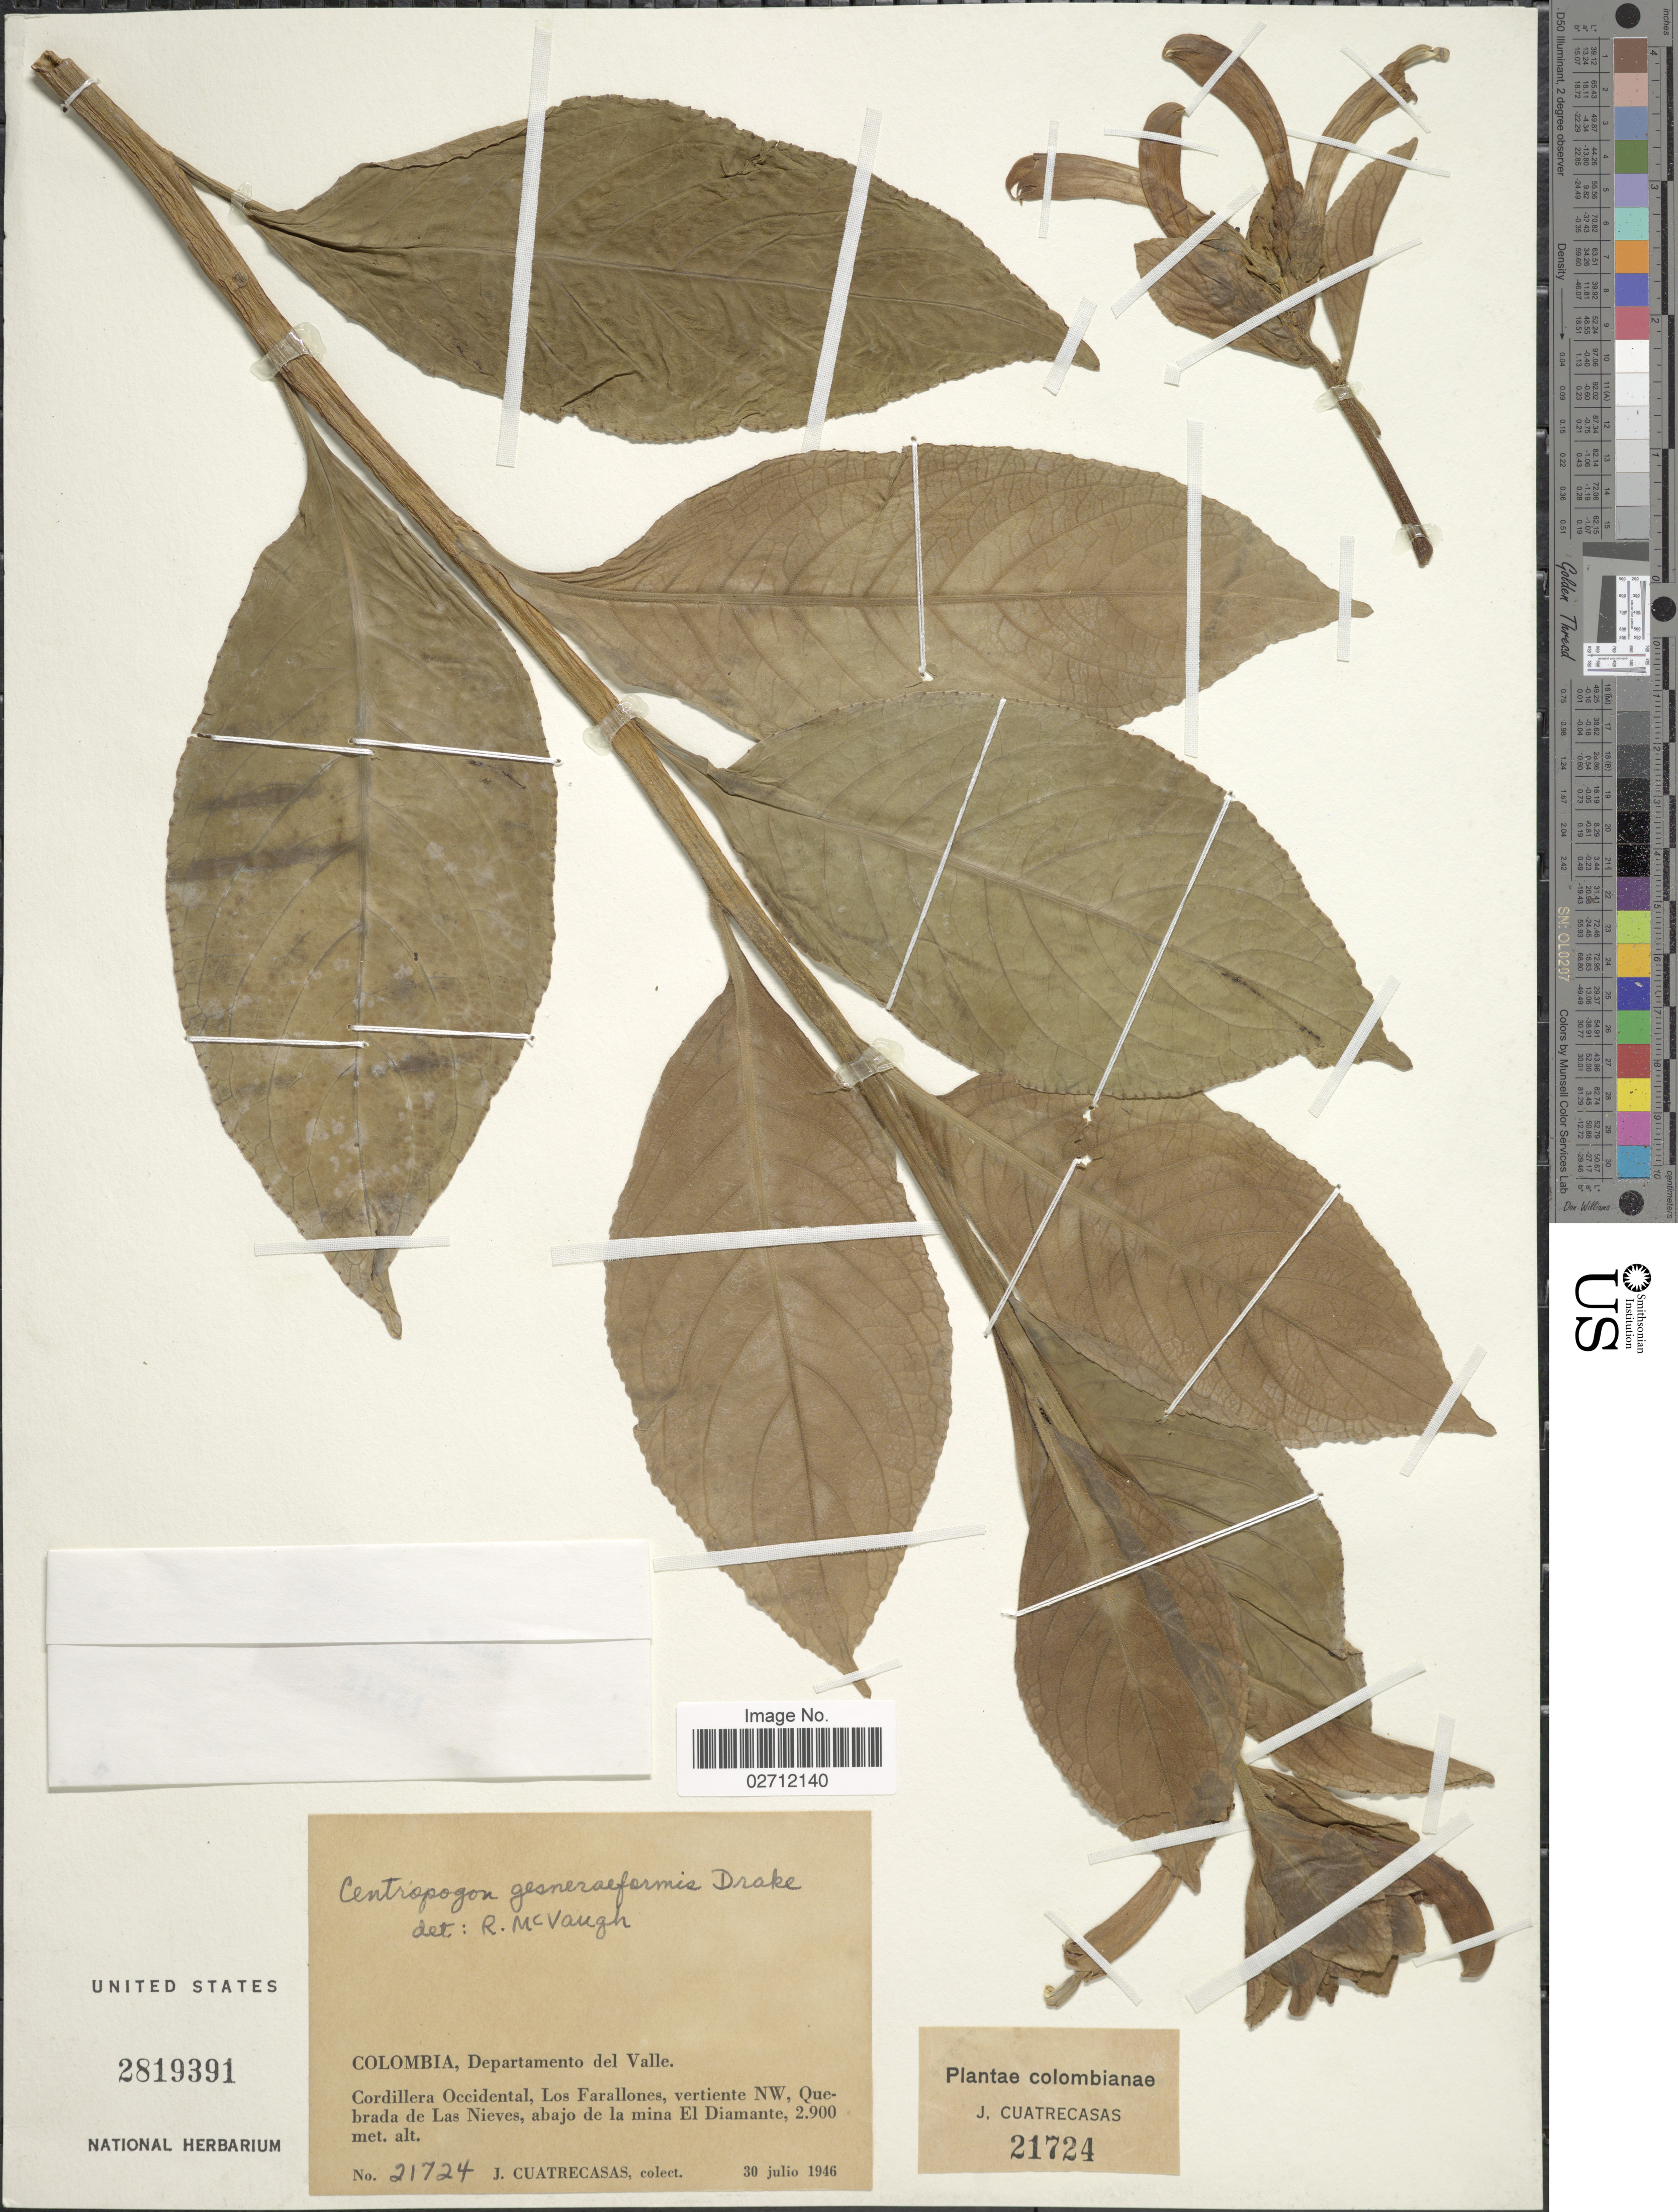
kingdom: Plantae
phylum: Tracheophyta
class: Magnoliopsida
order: Asterales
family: Campanulaceae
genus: Centropogon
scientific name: Centropogon gesneriformis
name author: Drake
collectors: J. Cuatrecasas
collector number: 21724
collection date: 1946-07-30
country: Colombia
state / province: Valle del Cauca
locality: Departamento del Valle, Cordillera Occidental, Los Farallones, vertiente NW, Quebrada de Las Nieves, abajo de la mina El Diamante.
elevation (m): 2900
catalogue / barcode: US 2819391